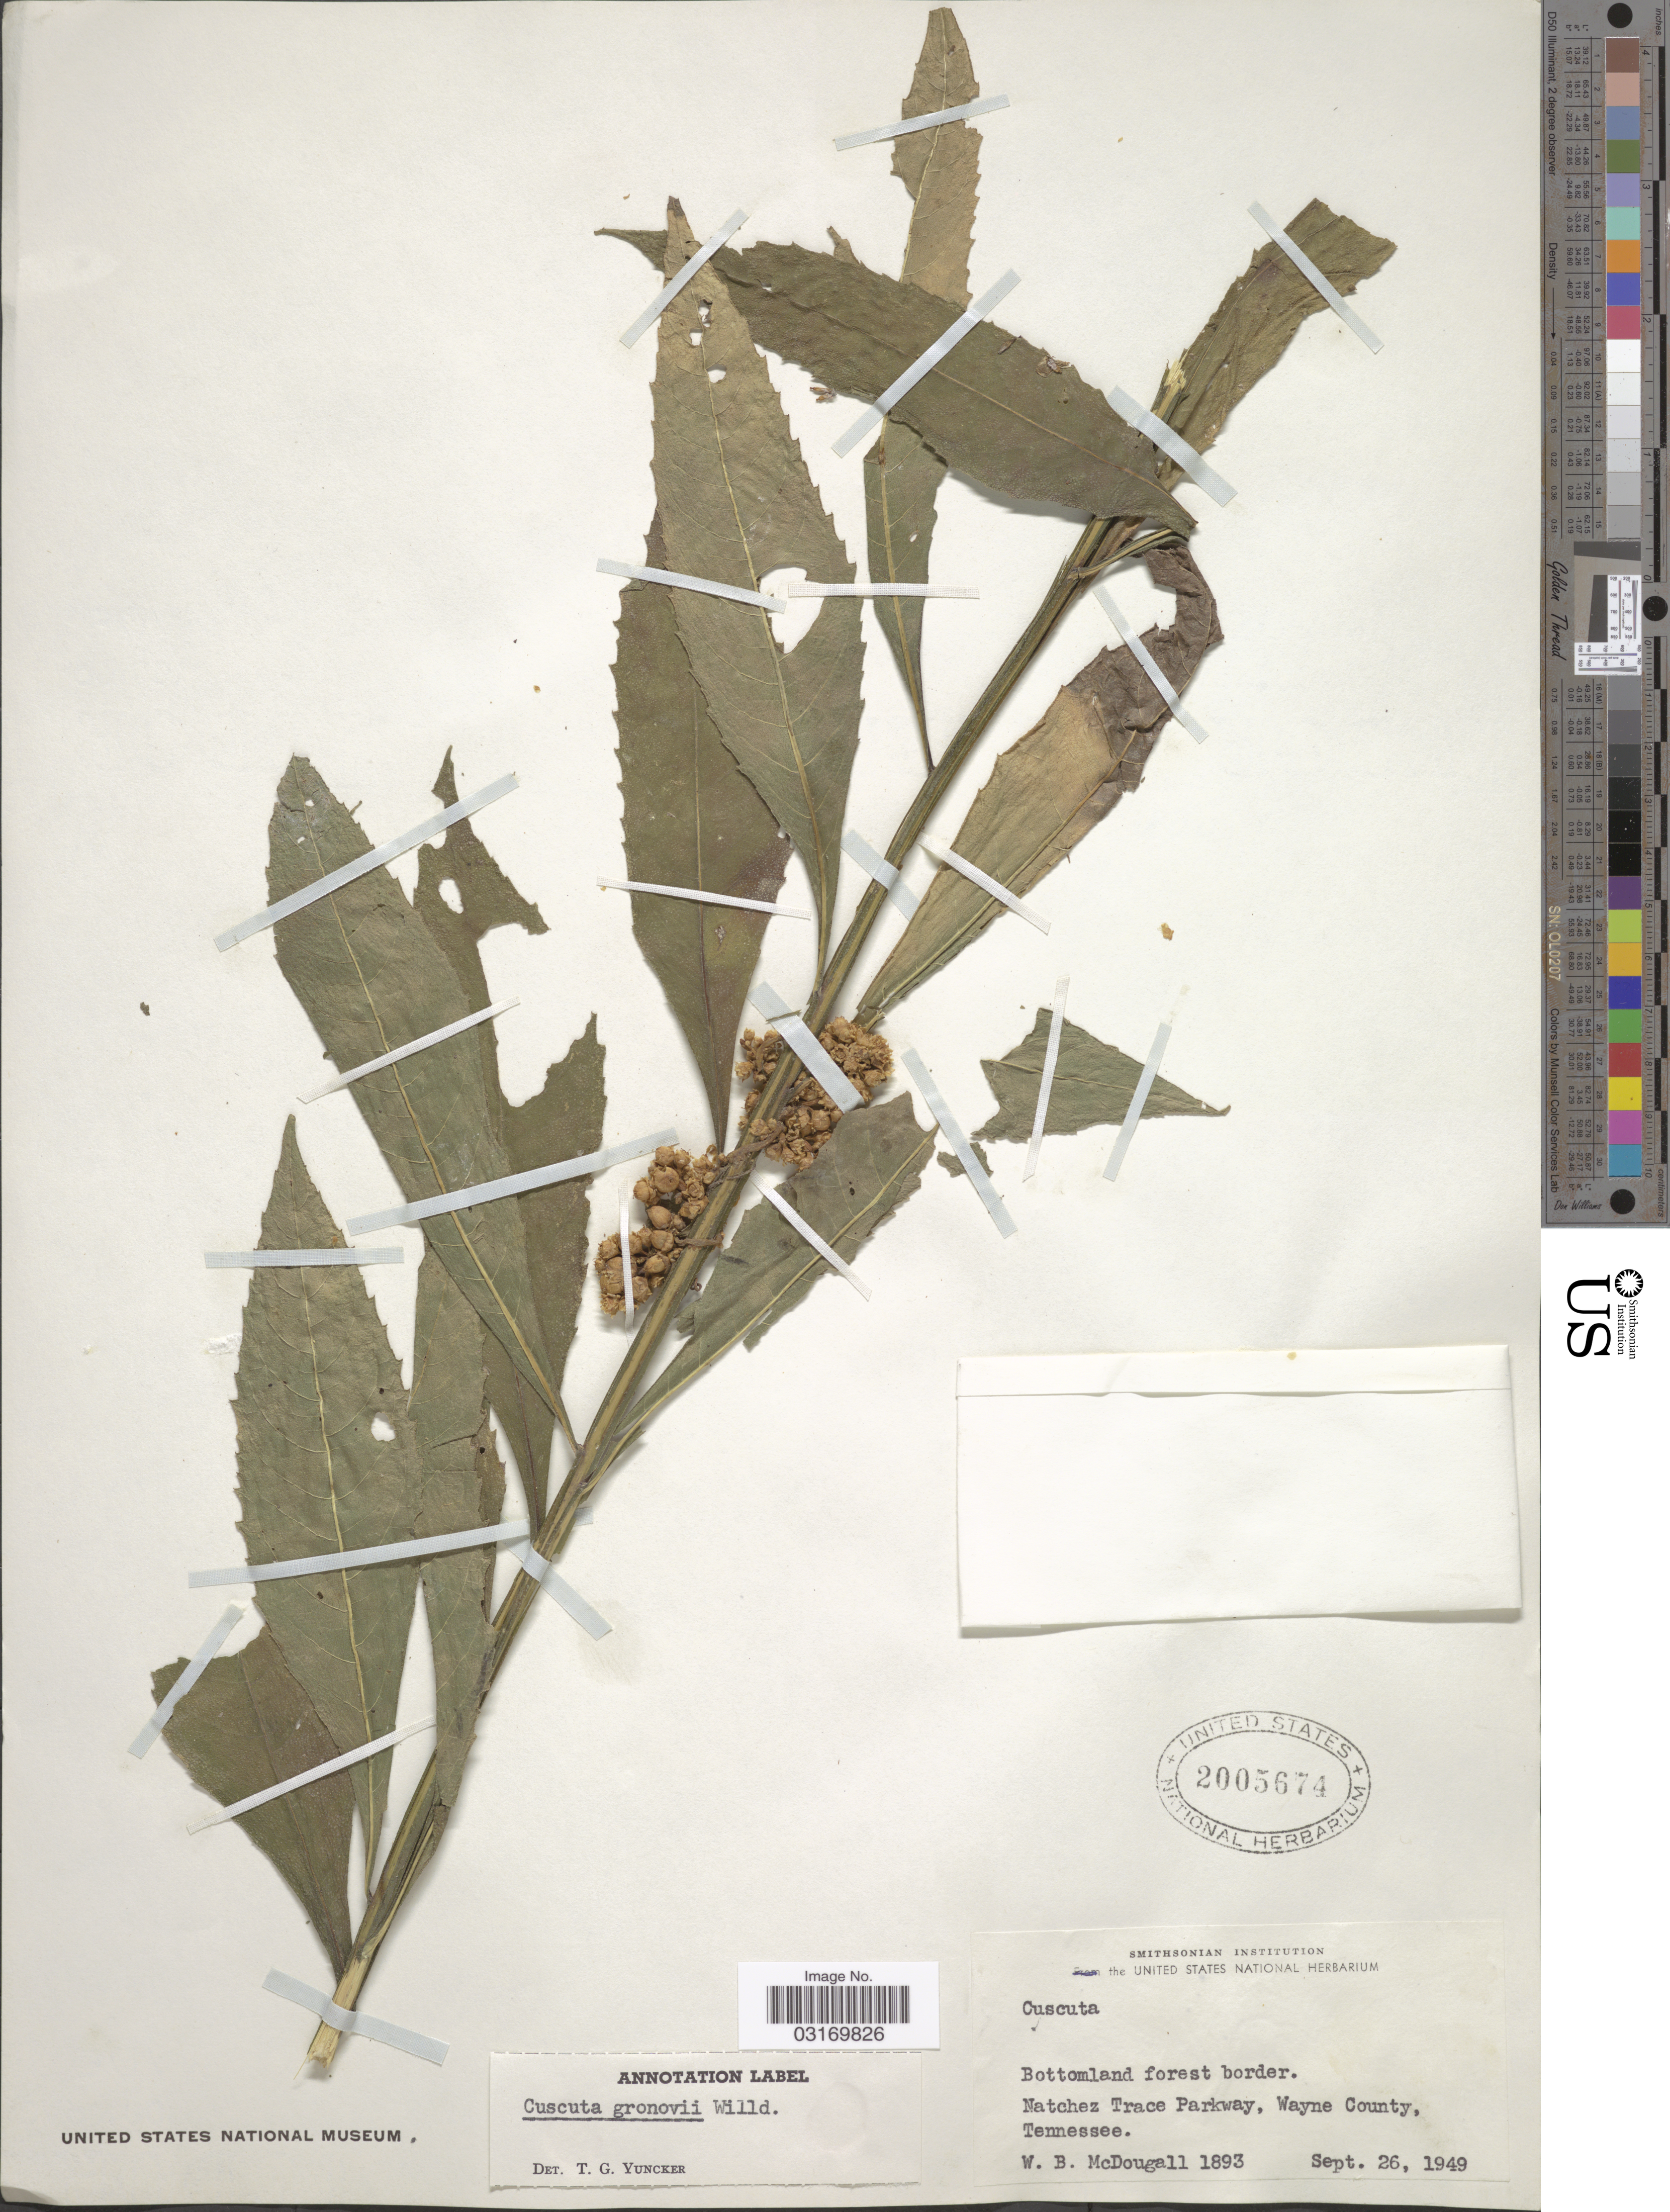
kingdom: Plantae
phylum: Tracheophyta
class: Magnoliopsida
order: Solanales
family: Convolvulaceae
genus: Cuscuta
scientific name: Cuscuta gronovii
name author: Willd. ex Schult.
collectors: W. B. McDougall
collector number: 1893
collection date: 1949-09-26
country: United States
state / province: Tennessee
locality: Natchez Trace Parkway, Wayne County.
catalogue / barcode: US 2005674